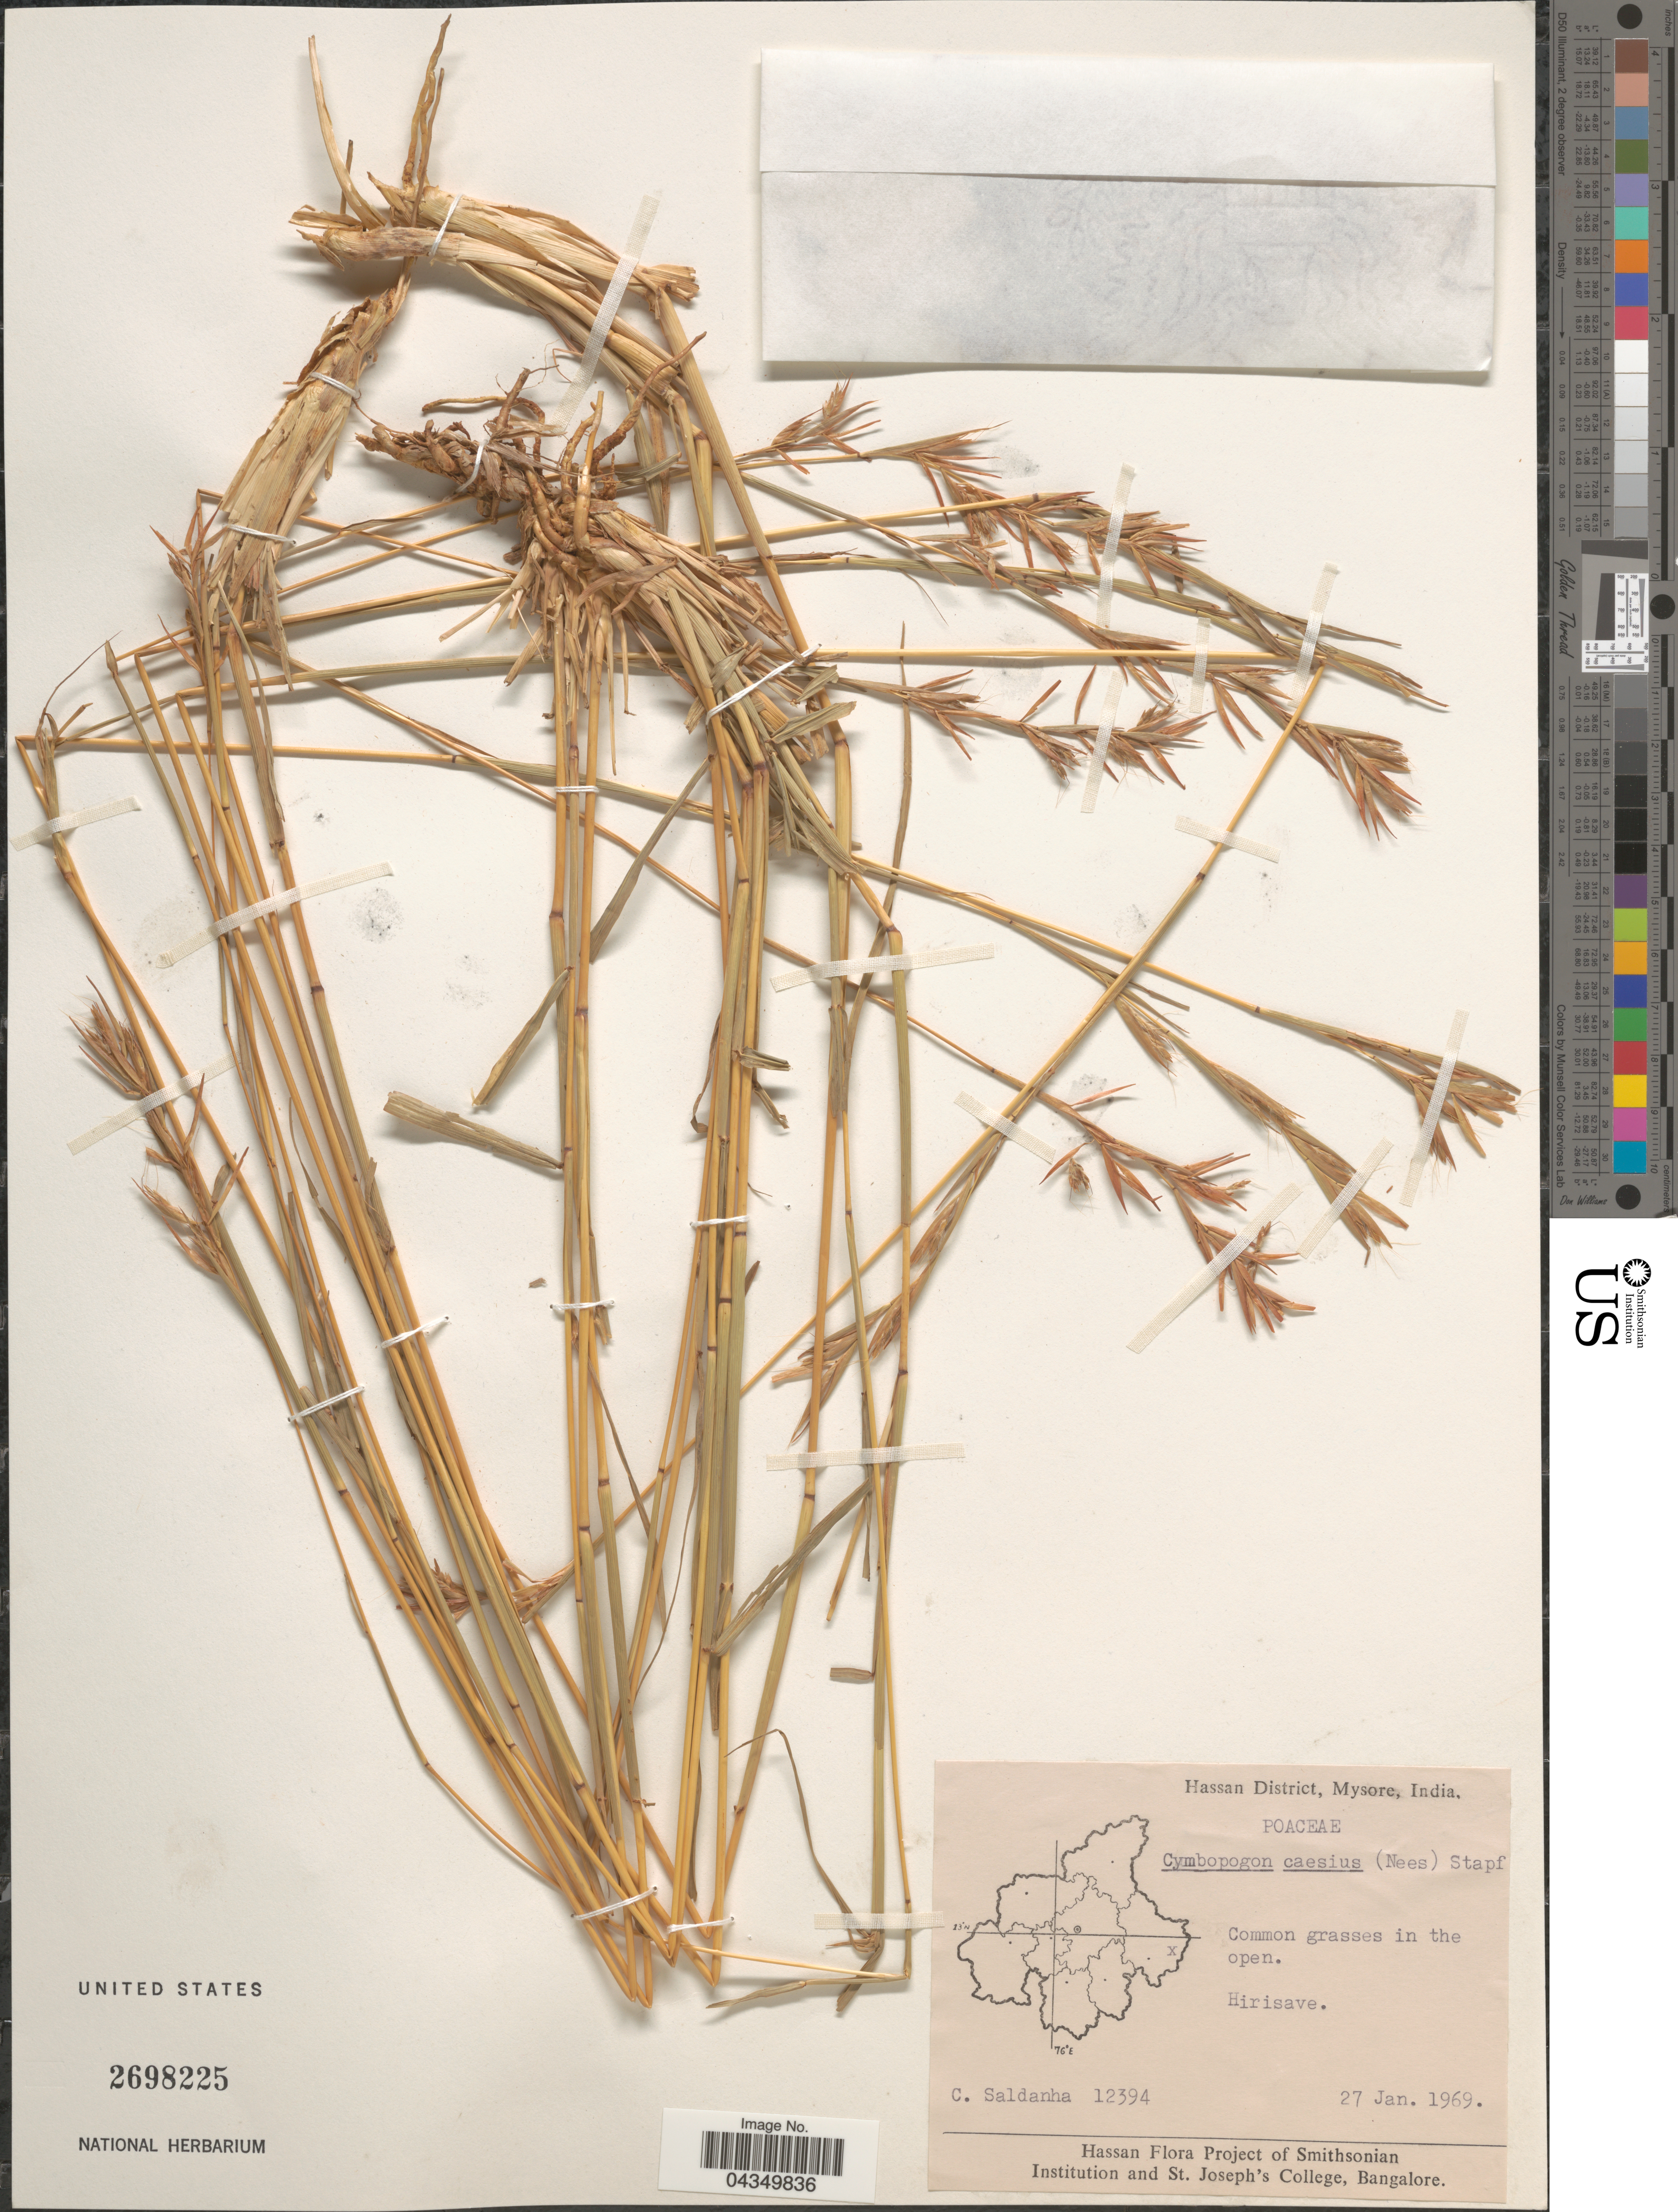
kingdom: Plantae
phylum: Tracheophyta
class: Liliopsida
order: Poales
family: Poaceae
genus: Cymbopogon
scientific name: Cymbopogon caesius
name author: (Nees ex Hook. & Arn.) Stapf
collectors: C. Saldanha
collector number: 12394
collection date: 1969-01-27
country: India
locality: Hassan District, Mysore. Hirisave.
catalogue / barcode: US 2698225